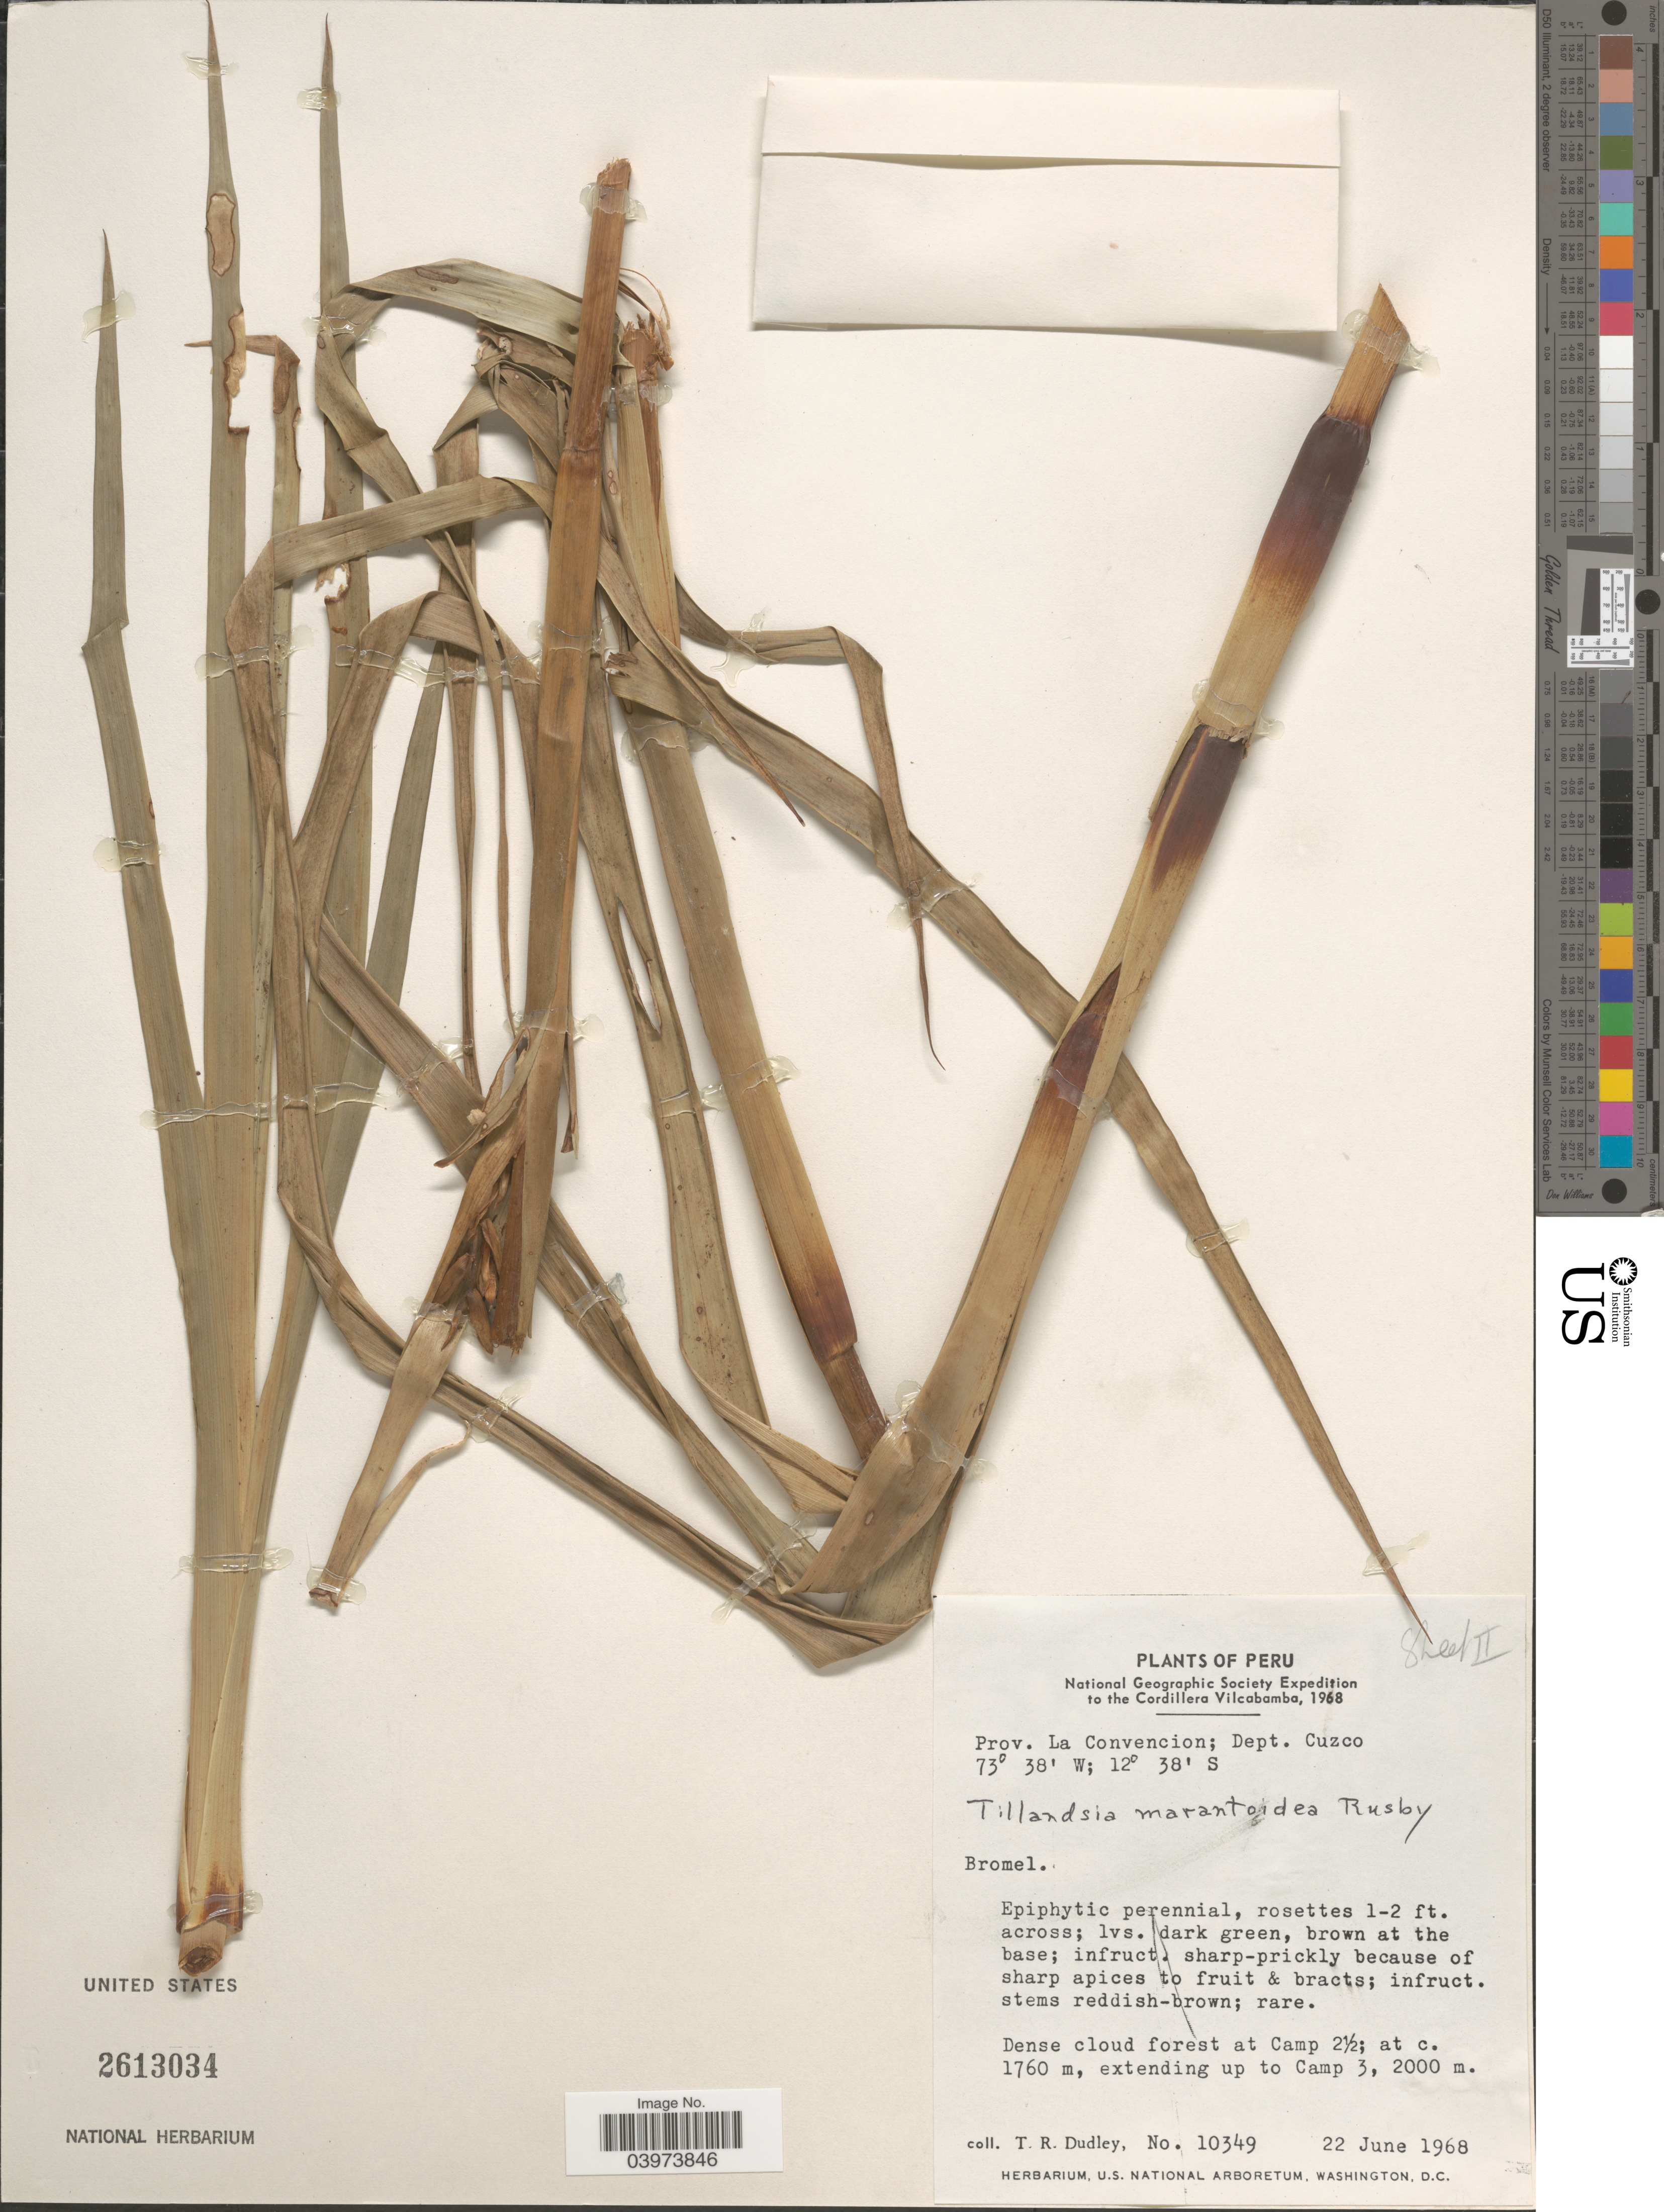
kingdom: Plantae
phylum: Tracheophyta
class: Liliopsida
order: Poales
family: Bromeliaceae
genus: Tillandsia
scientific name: Tillandsia marantoidea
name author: Rusby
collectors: T. R. Dudley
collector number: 10349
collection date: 1968-06-22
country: Peru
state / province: Cusco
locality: National Geographic Society Expedition to the Cordillera Vilcabamba, 1968. Prov. La Convencion; Dept. Cuzco. Dense cloud forest at Camp 2½.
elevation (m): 1760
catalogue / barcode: US 2613034